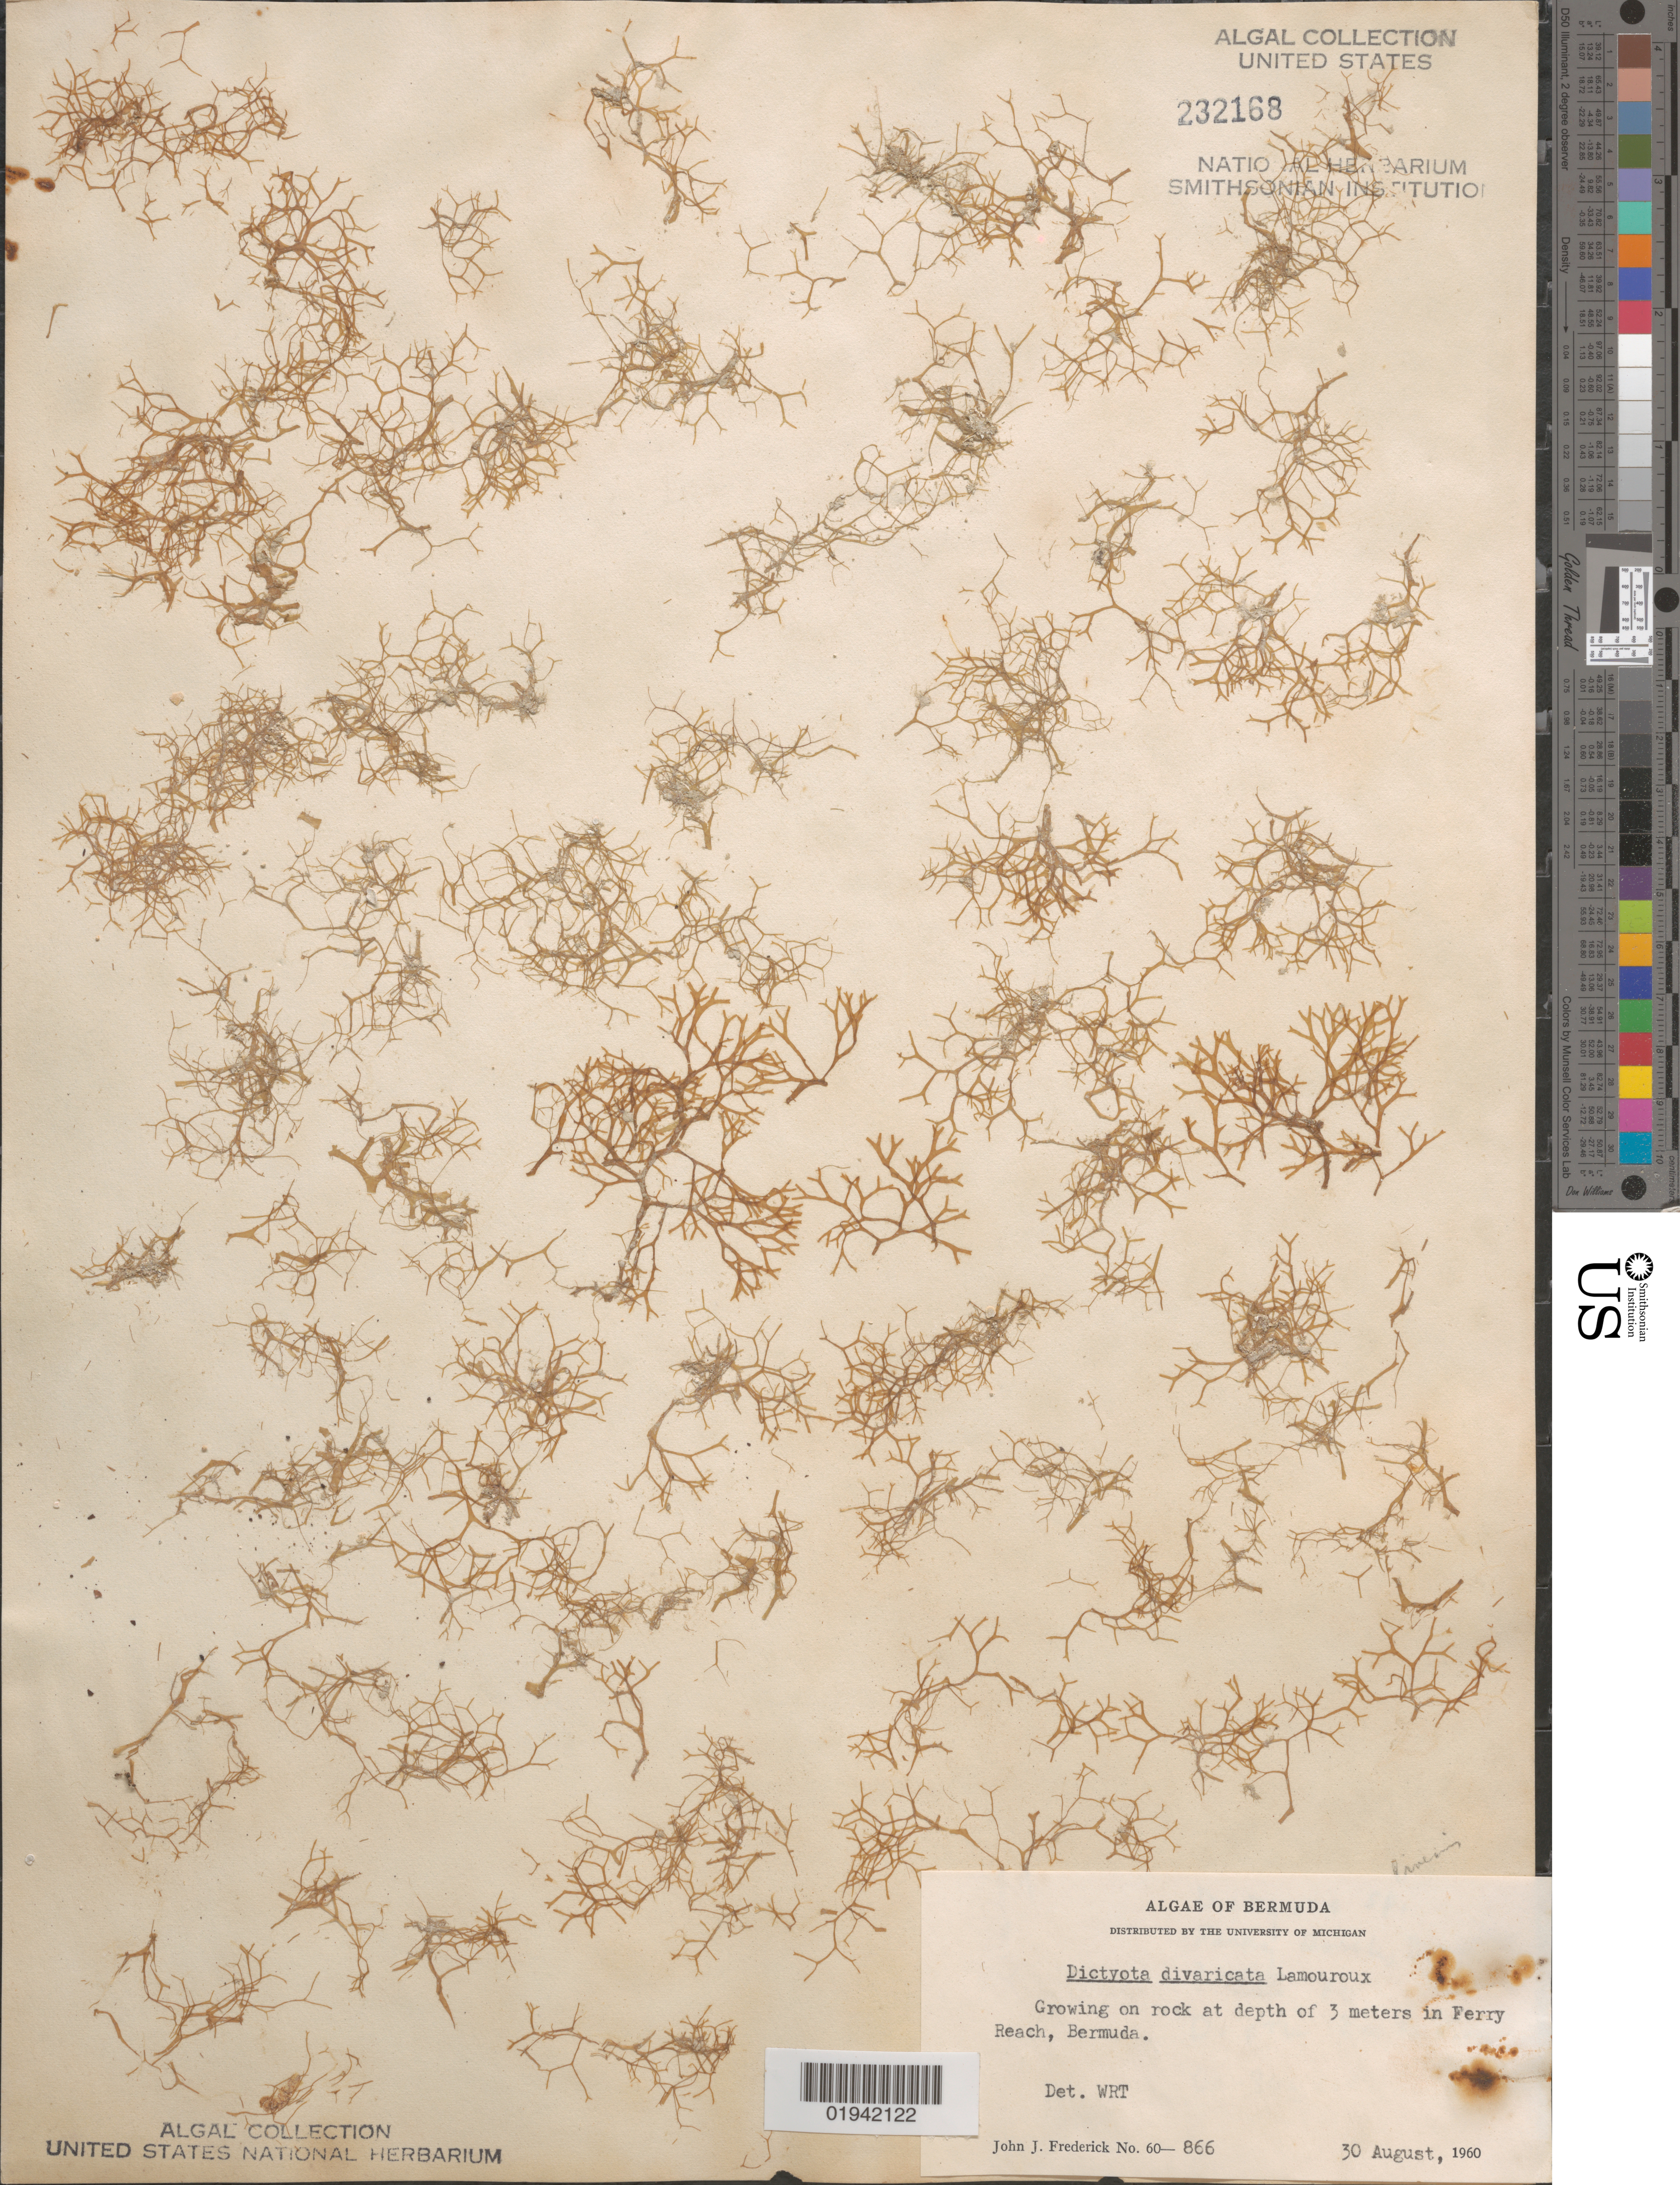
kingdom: Chromista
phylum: Ochrophyta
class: Phaeophyceae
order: Dictyotales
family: Dictyotaceae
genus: Dictyota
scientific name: Dictyota divaricata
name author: J.V.Lamouroux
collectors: J. Frederick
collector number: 60-866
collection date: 1960-08-30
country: Bermuda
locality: Growing on rock at depth of 3 meters in Ferry Reach.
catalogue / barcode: US 232168